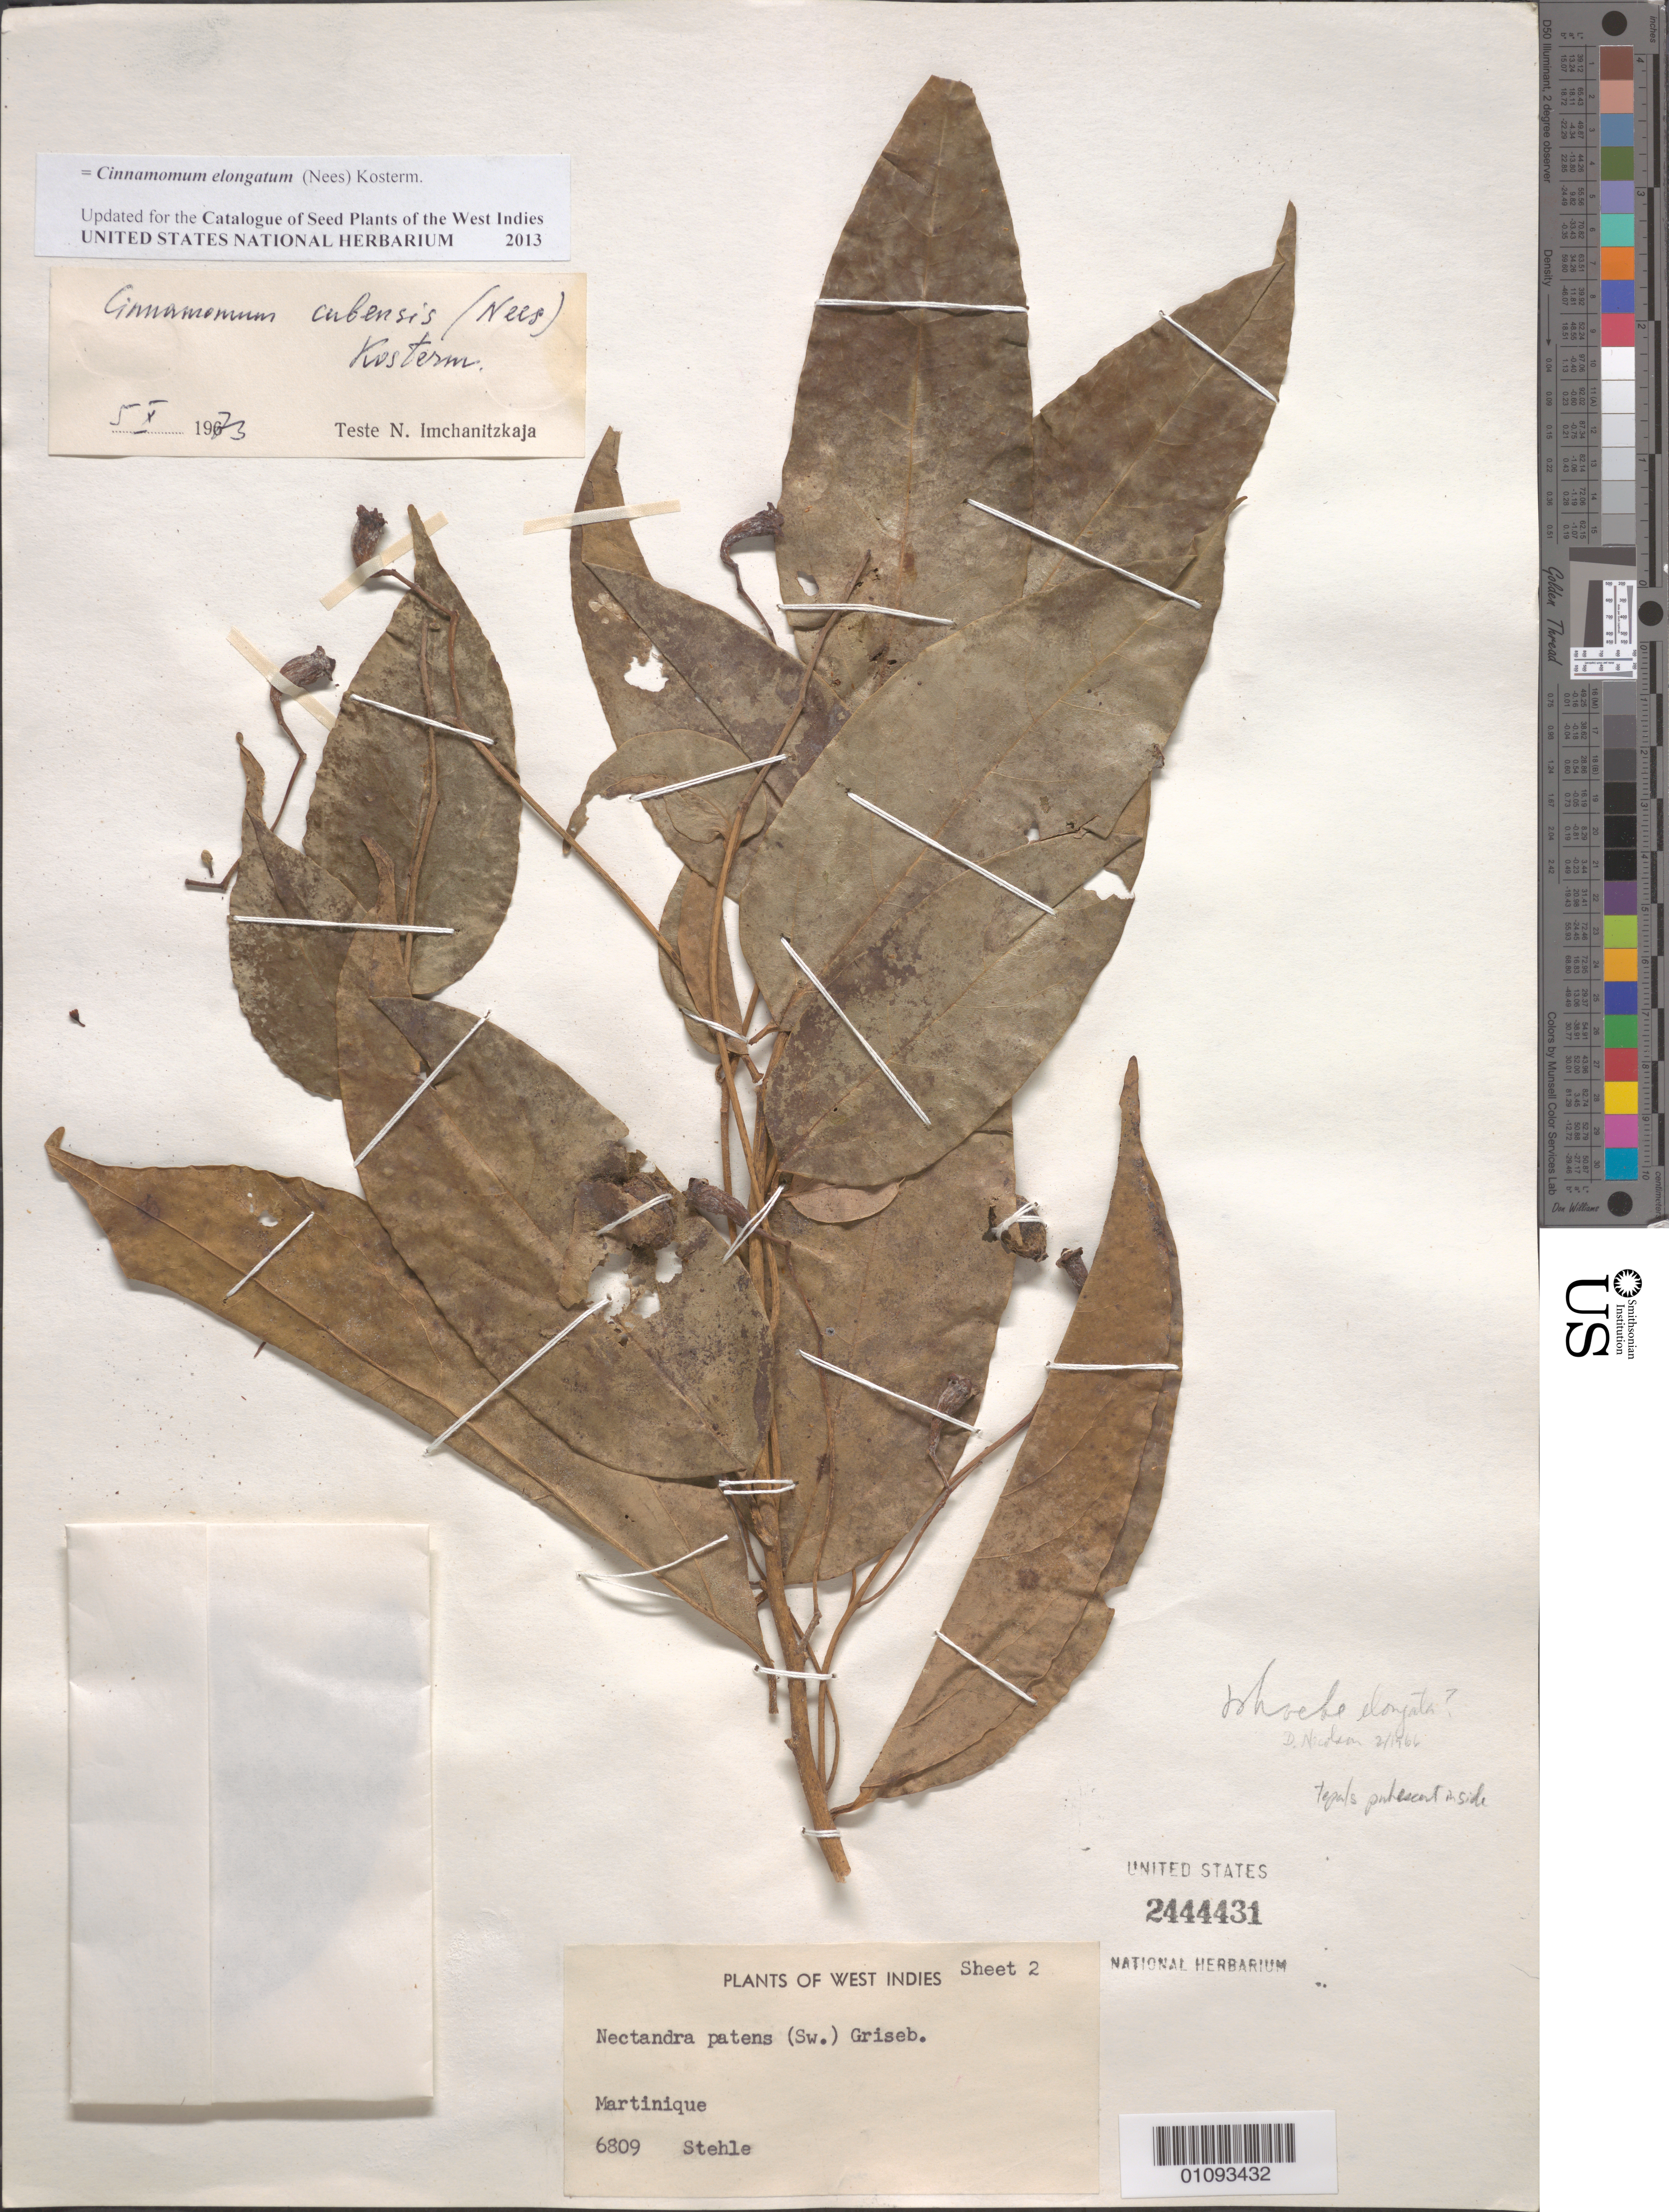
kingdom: Plantae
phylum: Tracheophyta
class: Magnoliopsida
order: Laurales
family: Lauraceae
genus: Cinnamomum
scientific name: Cinnamomum elongatum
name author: (Nees) Kosterm.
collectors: H. Stehlé & M. Stehlé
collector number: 6809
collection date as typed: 1900 to -- --- 1999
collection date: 1900/1999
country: Martinique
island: Martinique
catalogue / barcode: US 2444431